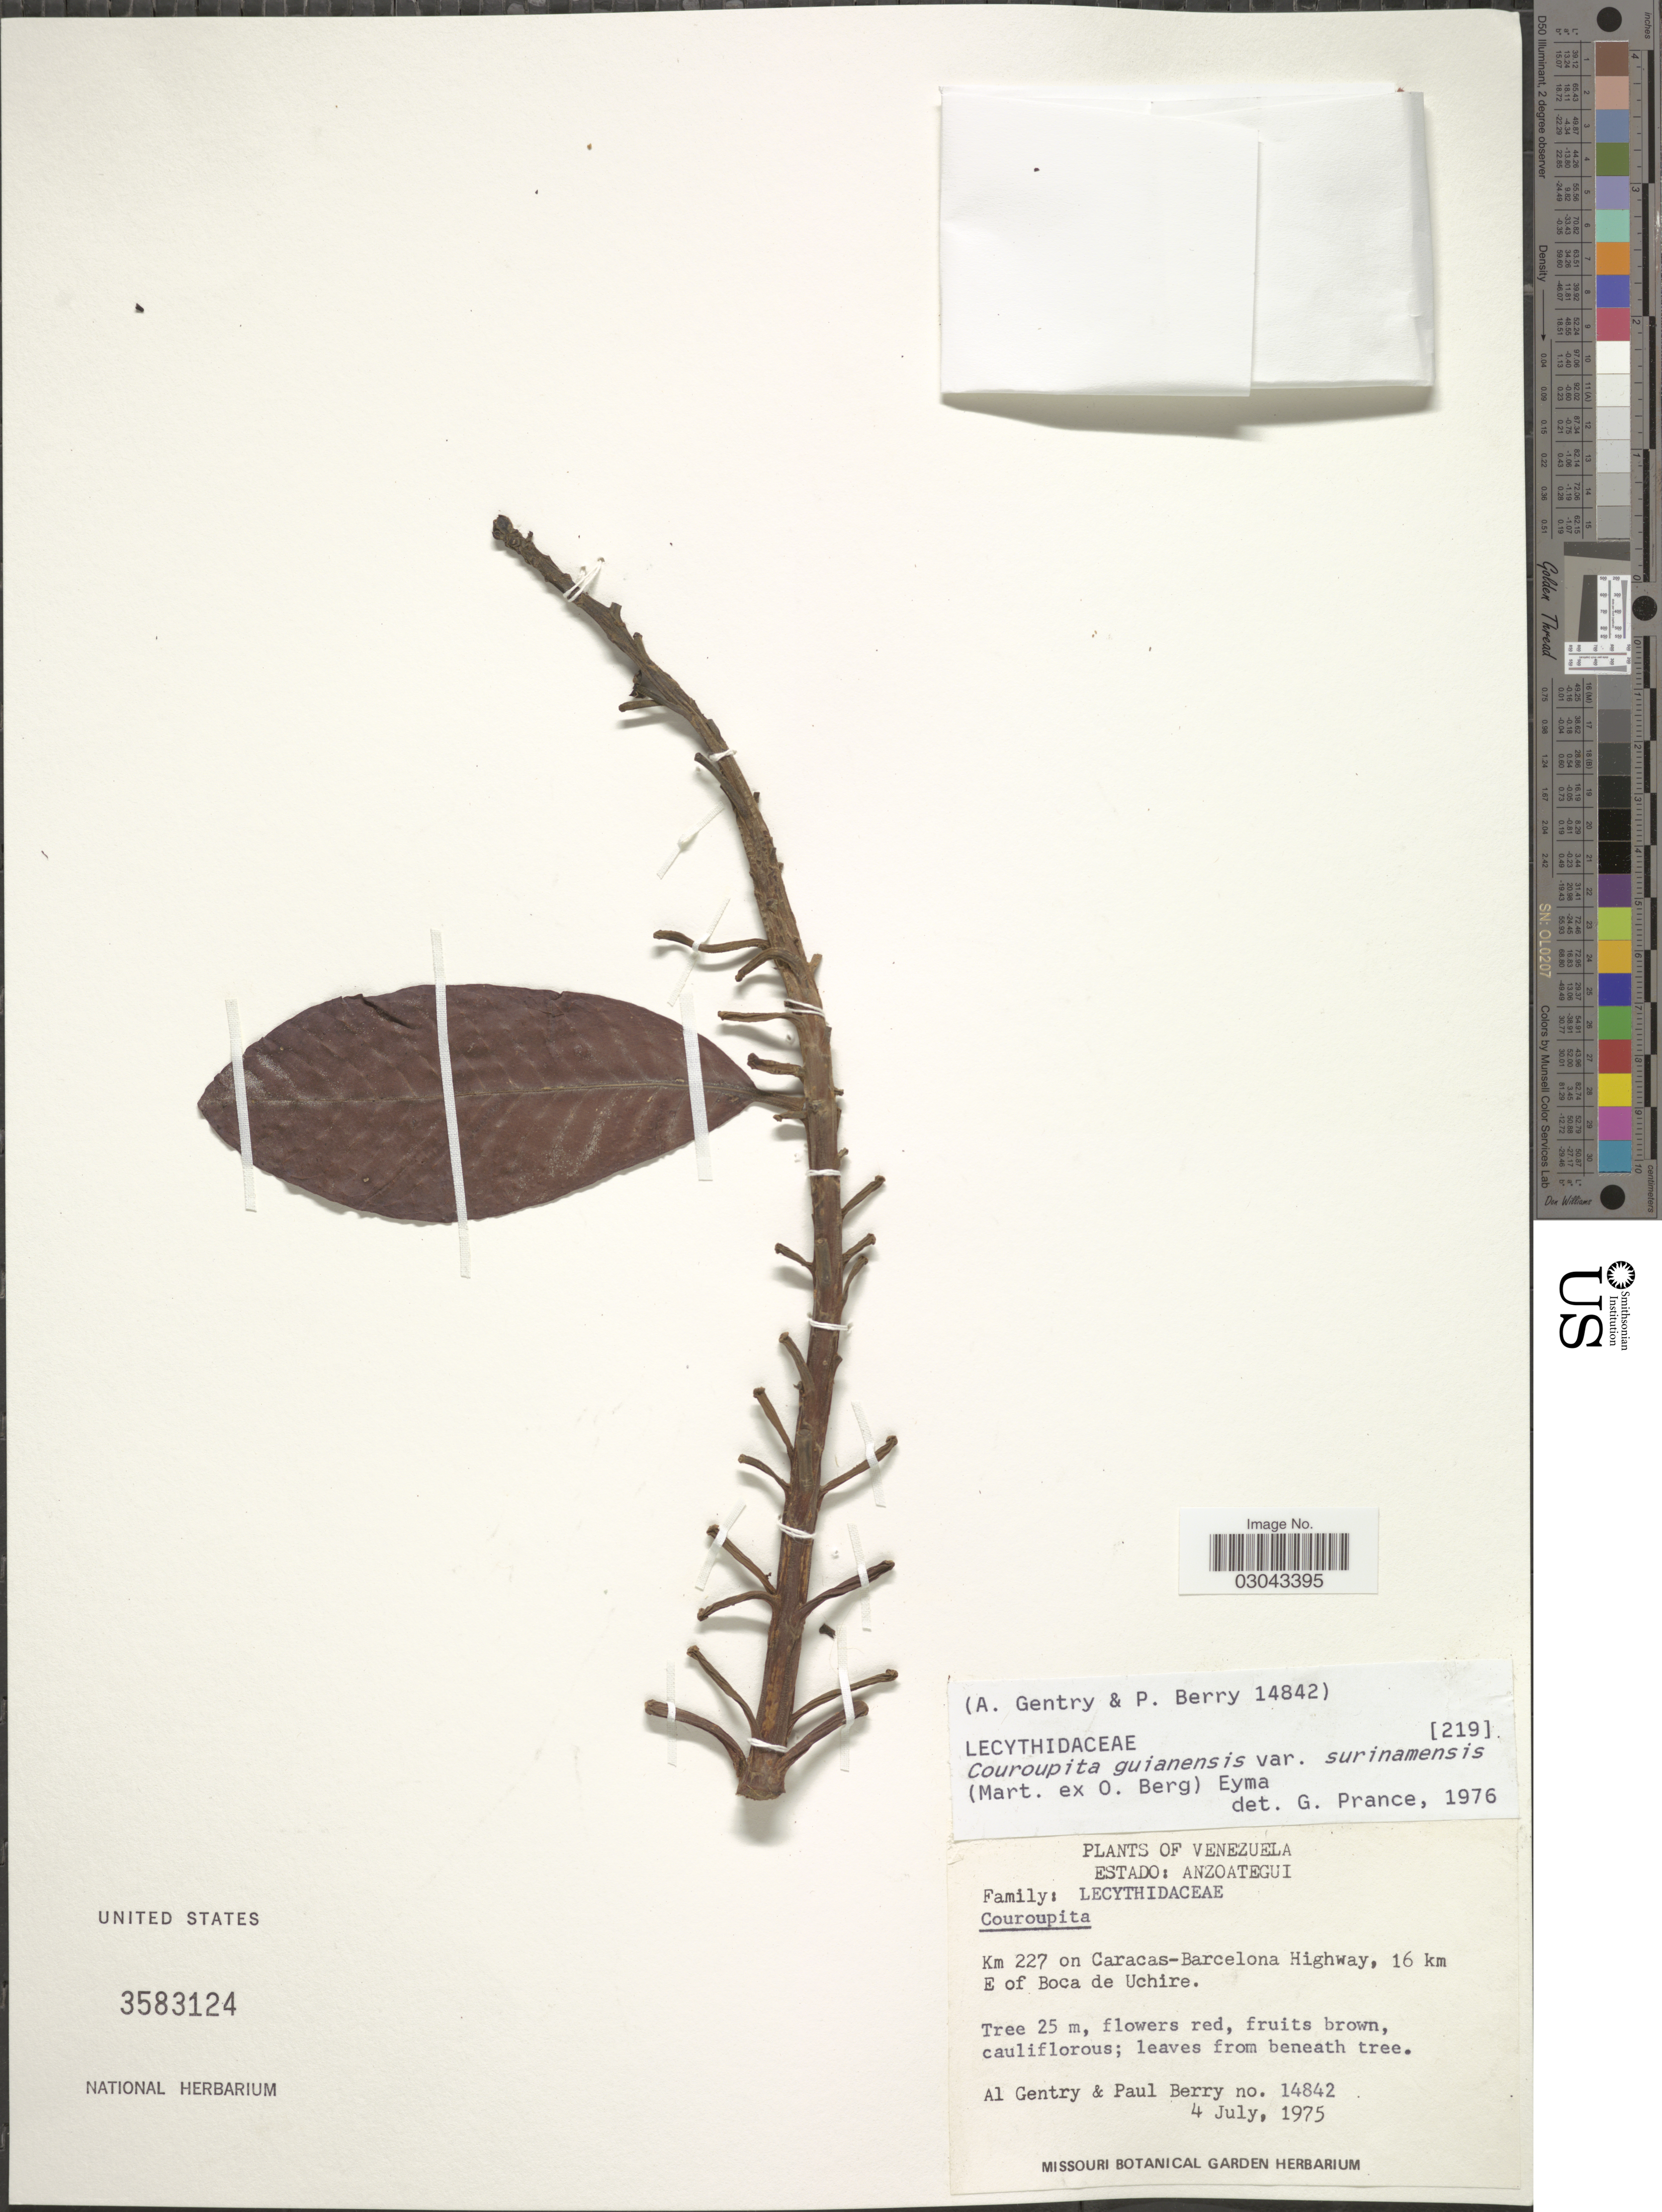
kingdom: Plantae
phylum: Tracheophyta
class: Magnoliopsida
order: Ericales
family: Lecythidaceae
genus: Couroupita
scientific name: Couroupita guianensis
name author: Aubl.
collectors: A. H. Gentry & P. E. Berry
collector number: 14842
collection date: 1975-07-04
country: Venezuela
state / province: Anzoategui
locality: Km 227 on Caracas-Barcelona Highway, 16 km E of Boca de Uchire.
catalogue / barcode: US 3583124